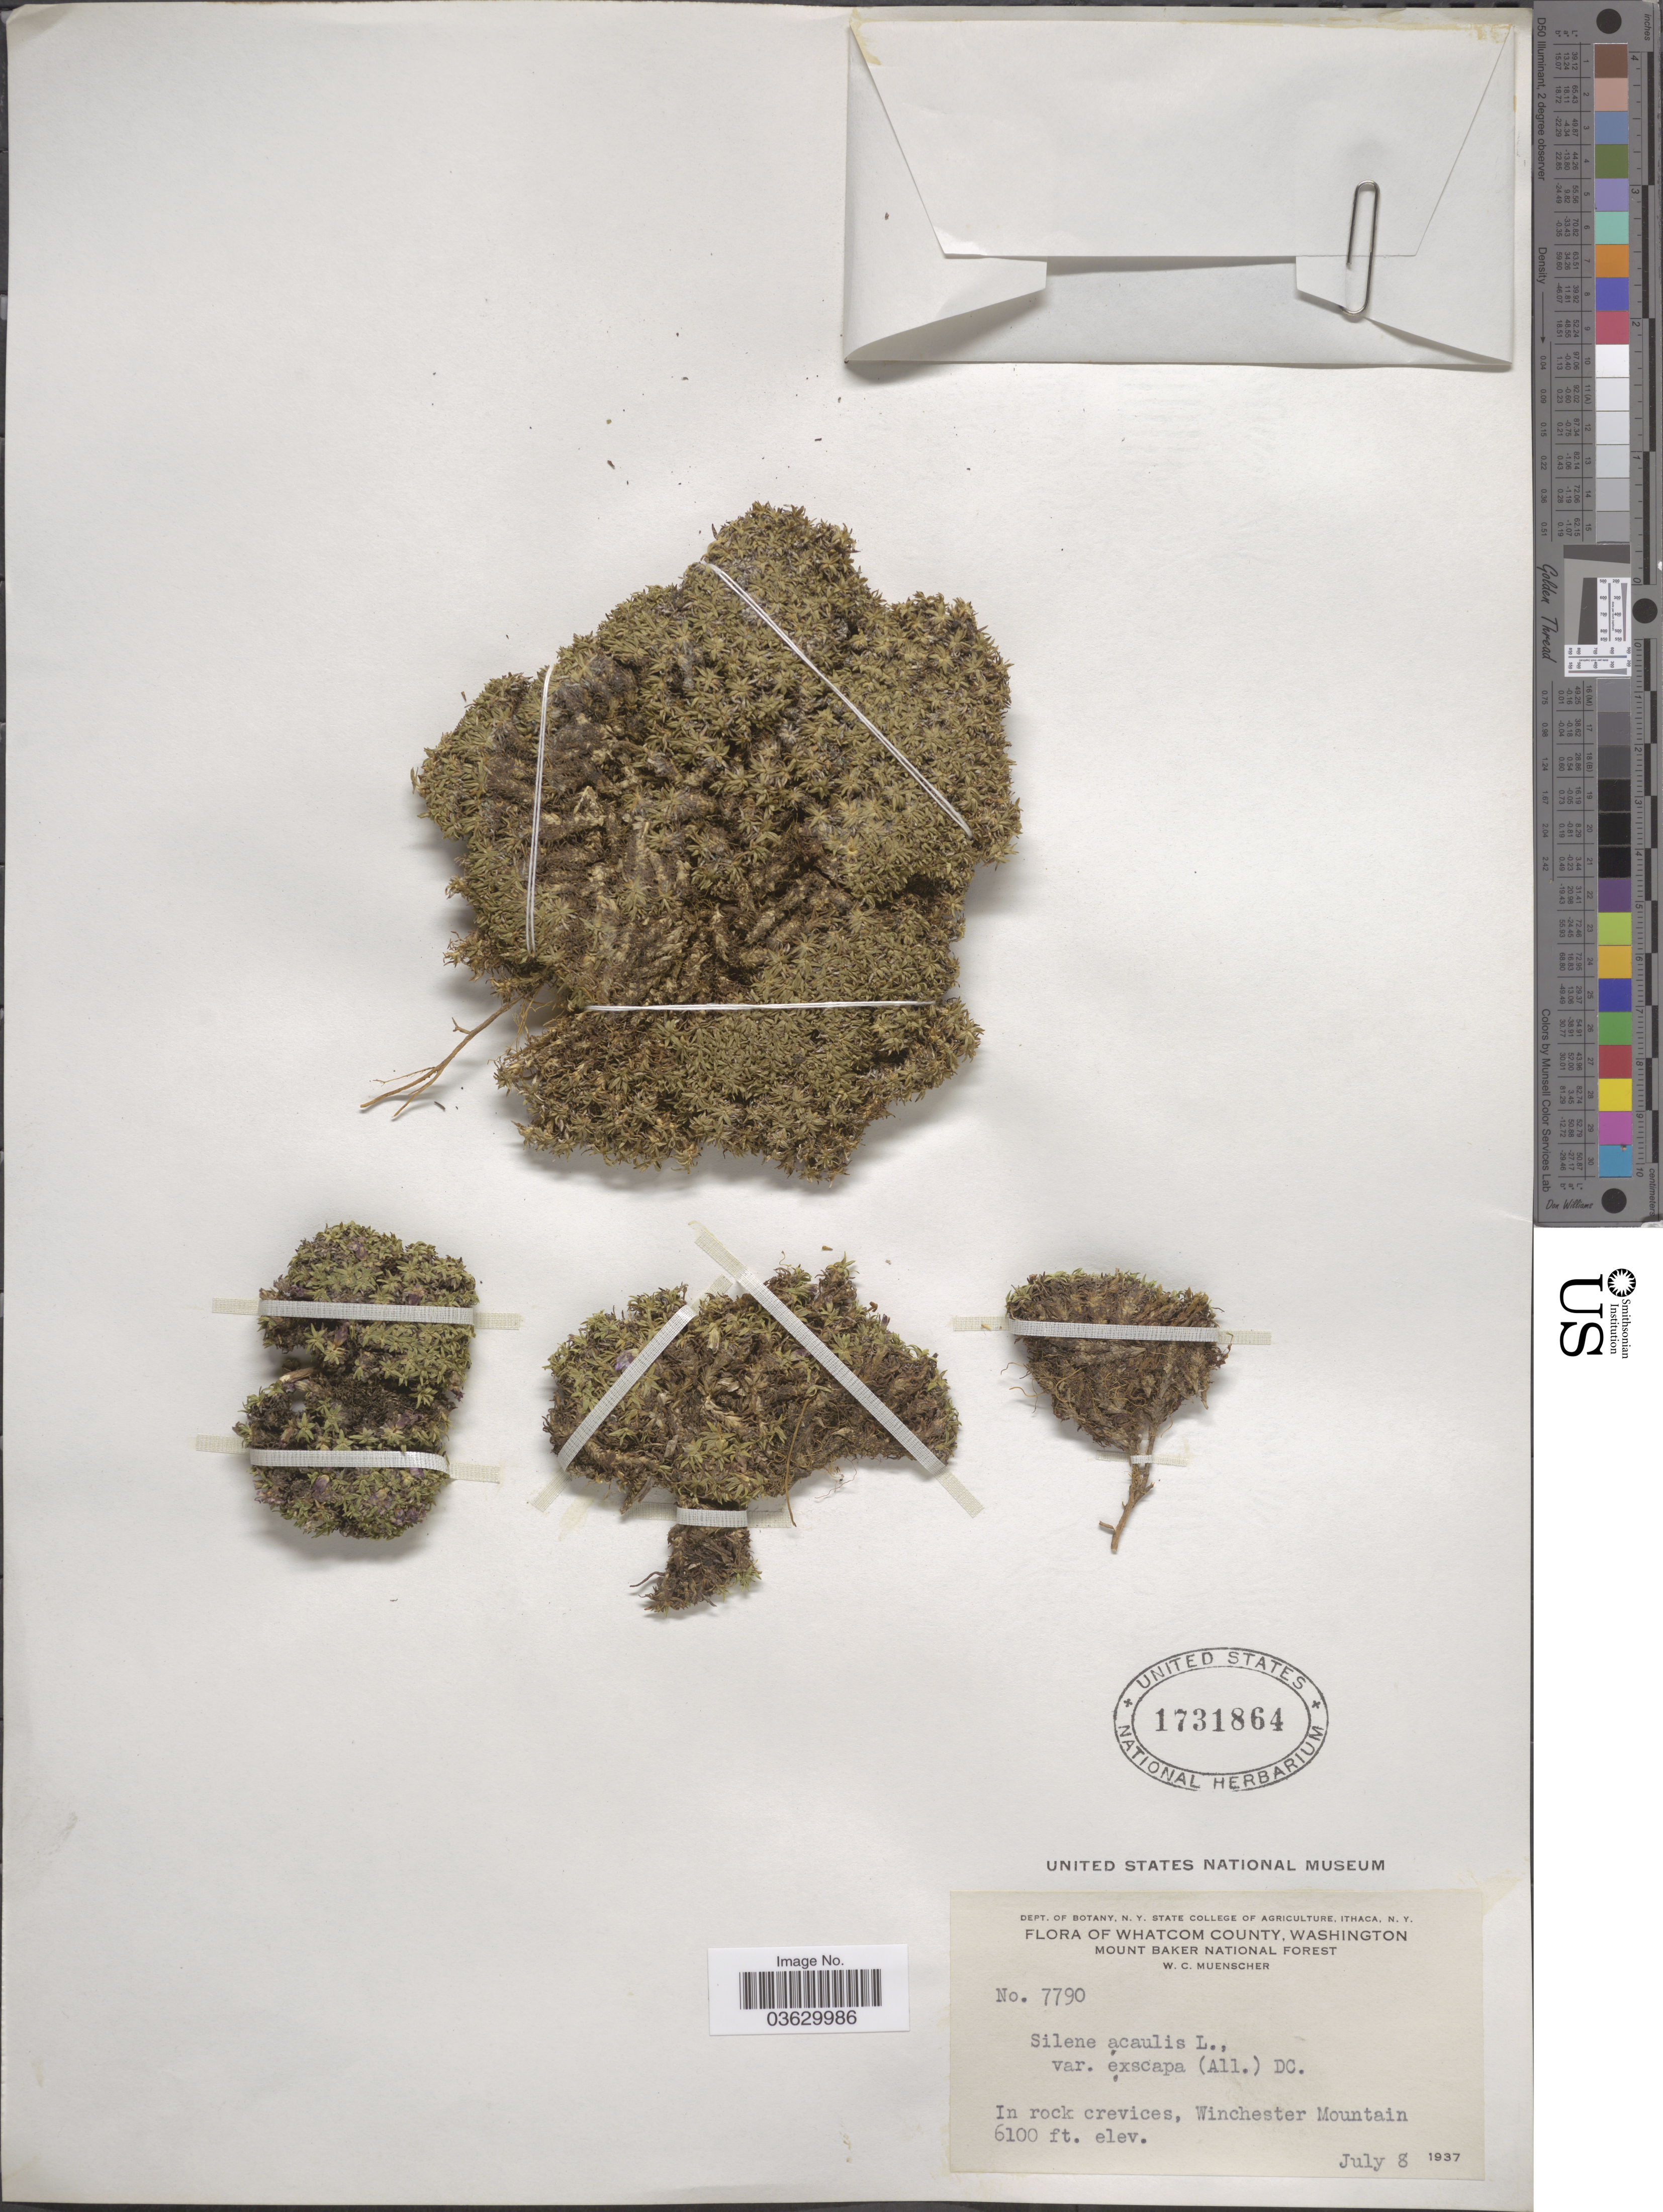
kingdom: Plantae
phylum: Tracheophyta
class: Magnoliopsida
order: Caryophyllales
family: Caryophyllaceae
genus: Silene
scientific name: Silene acaulis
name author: (L.) Jacq.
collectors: W. Muenscher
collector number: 7790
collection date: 1937-07-08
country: United States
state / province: Washington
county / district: Whatcom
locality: Whatcom County. Mount Baker National Forest. Winchester Mountain.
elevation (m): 1859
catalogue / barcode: US 1731864